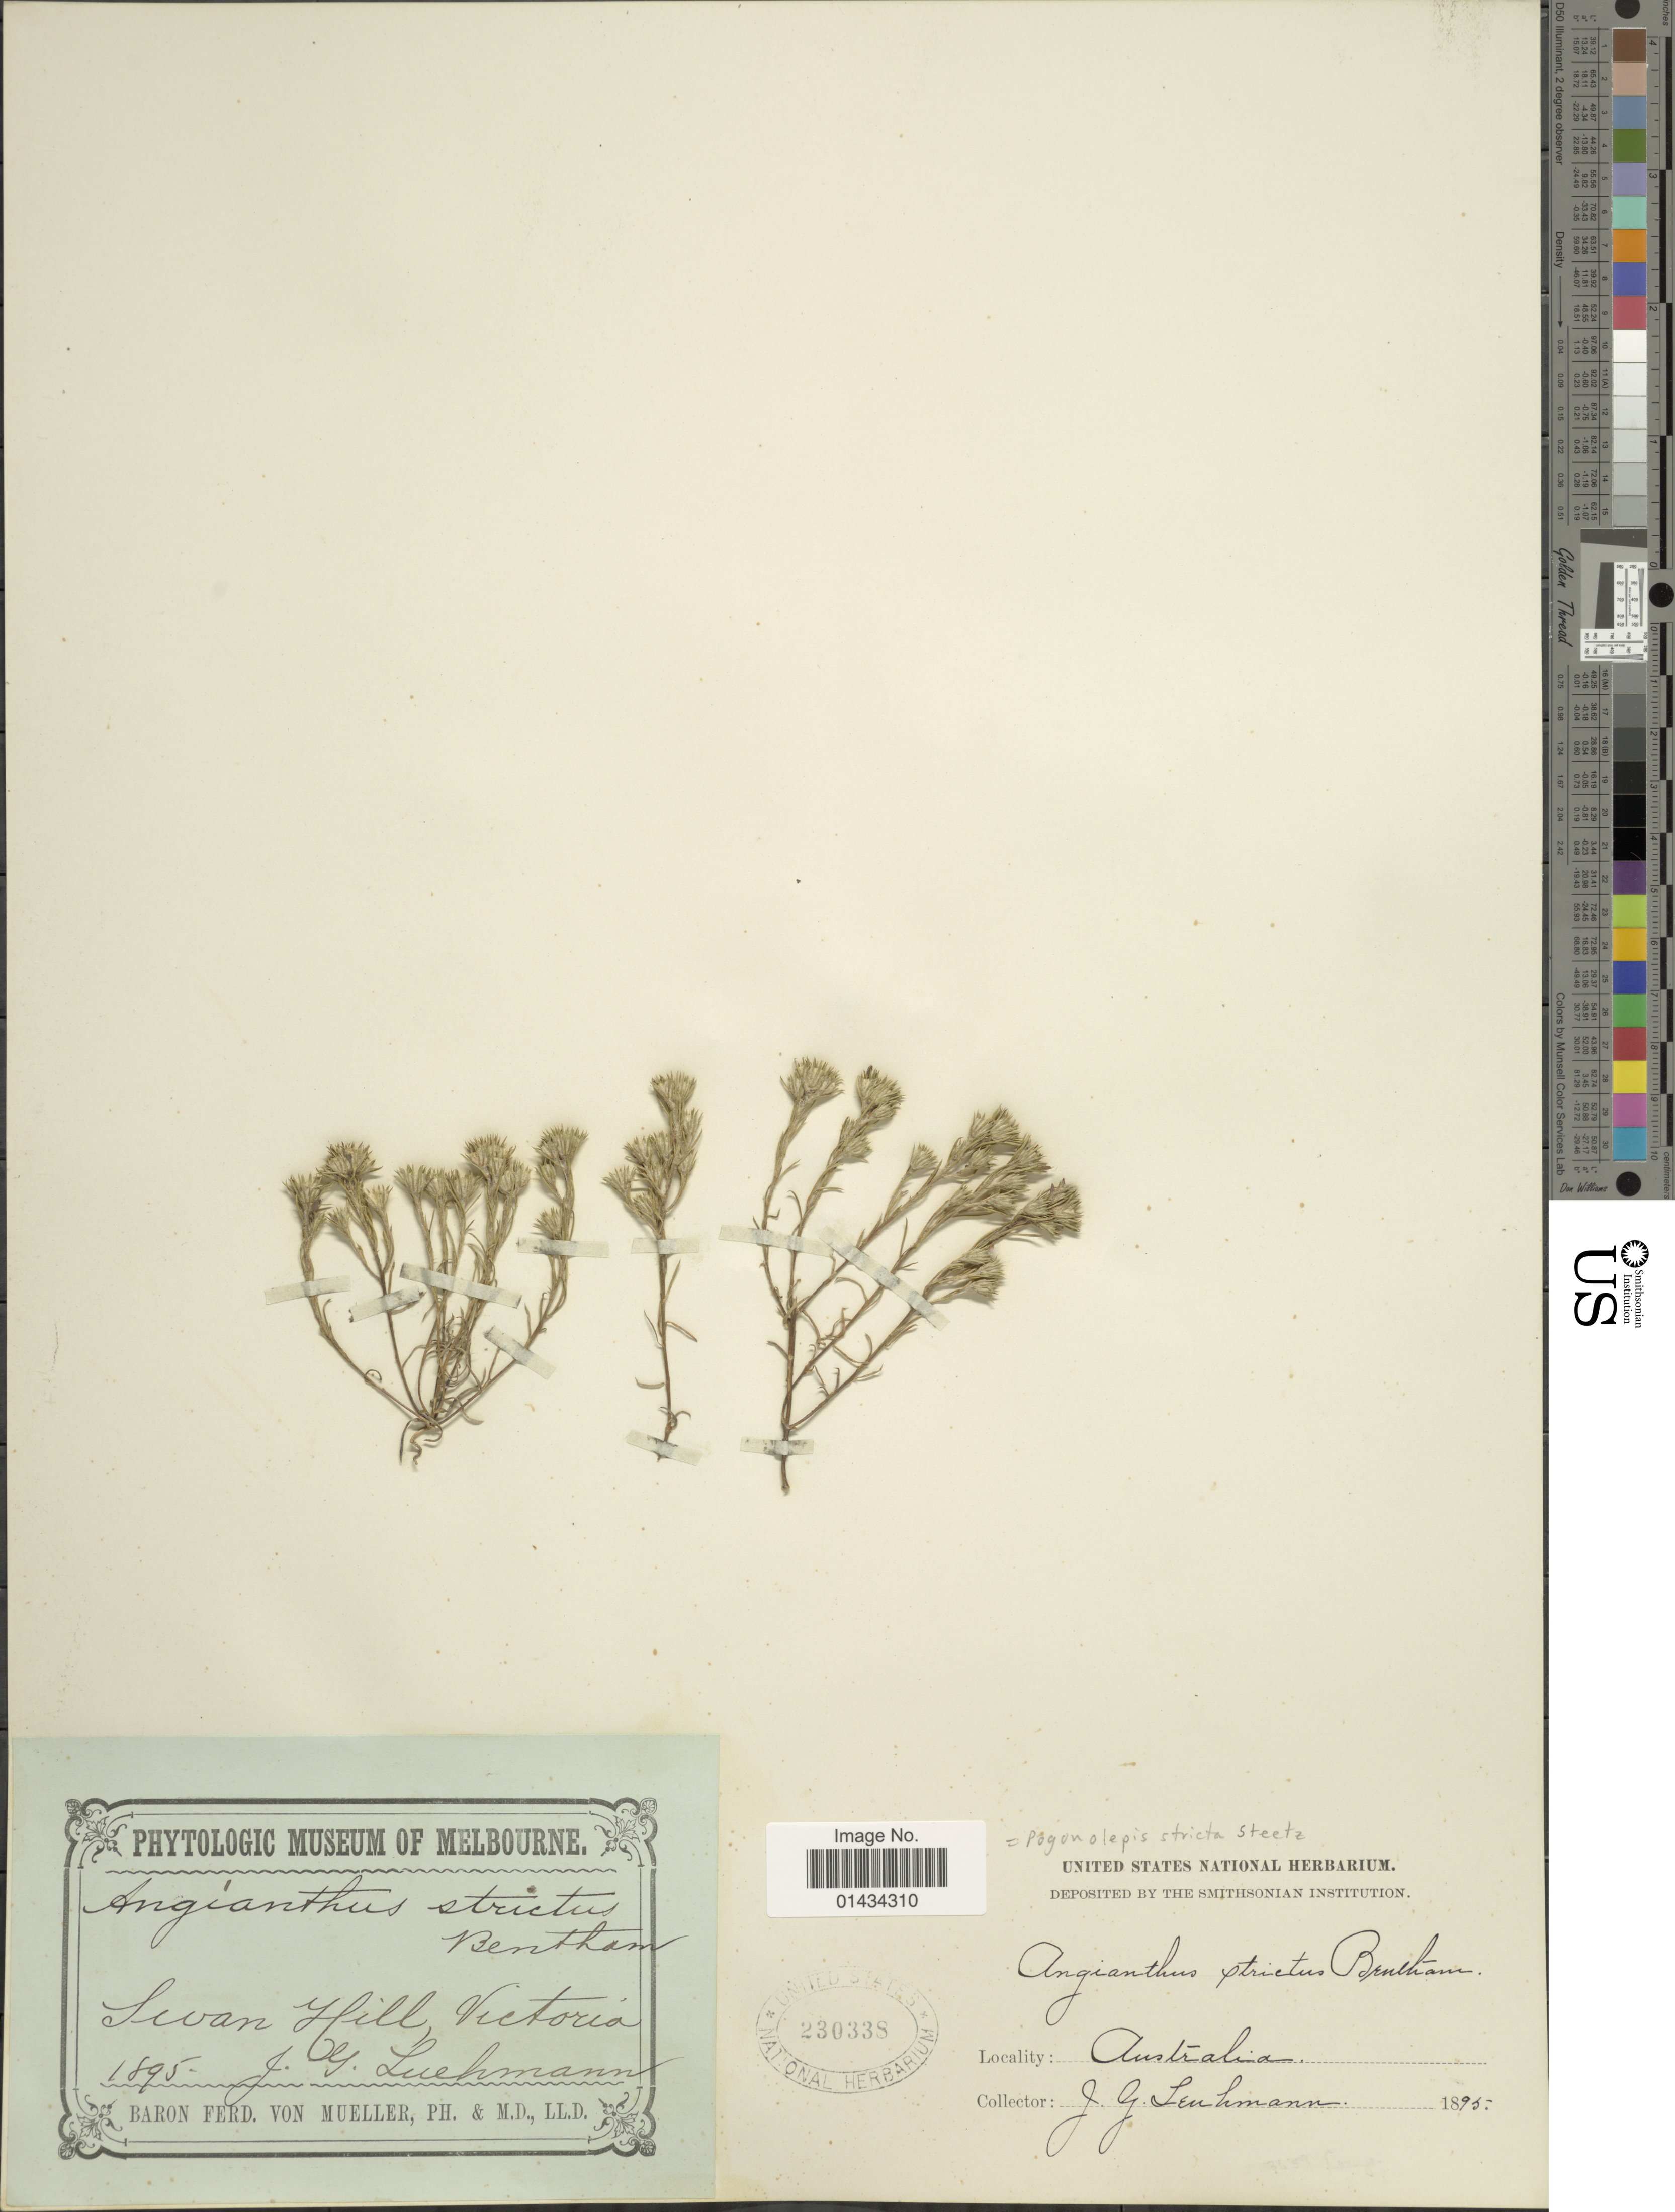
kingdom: Plantae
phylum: Tracheophyta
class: Magnoliopsida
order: Asterales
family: Asteraceae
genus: Pogonolepis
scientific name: Pogonolepis stricta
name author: Steetz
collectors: J. Luehmann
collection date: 1895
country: Australia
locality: Swan Hill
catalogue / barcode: US 230338